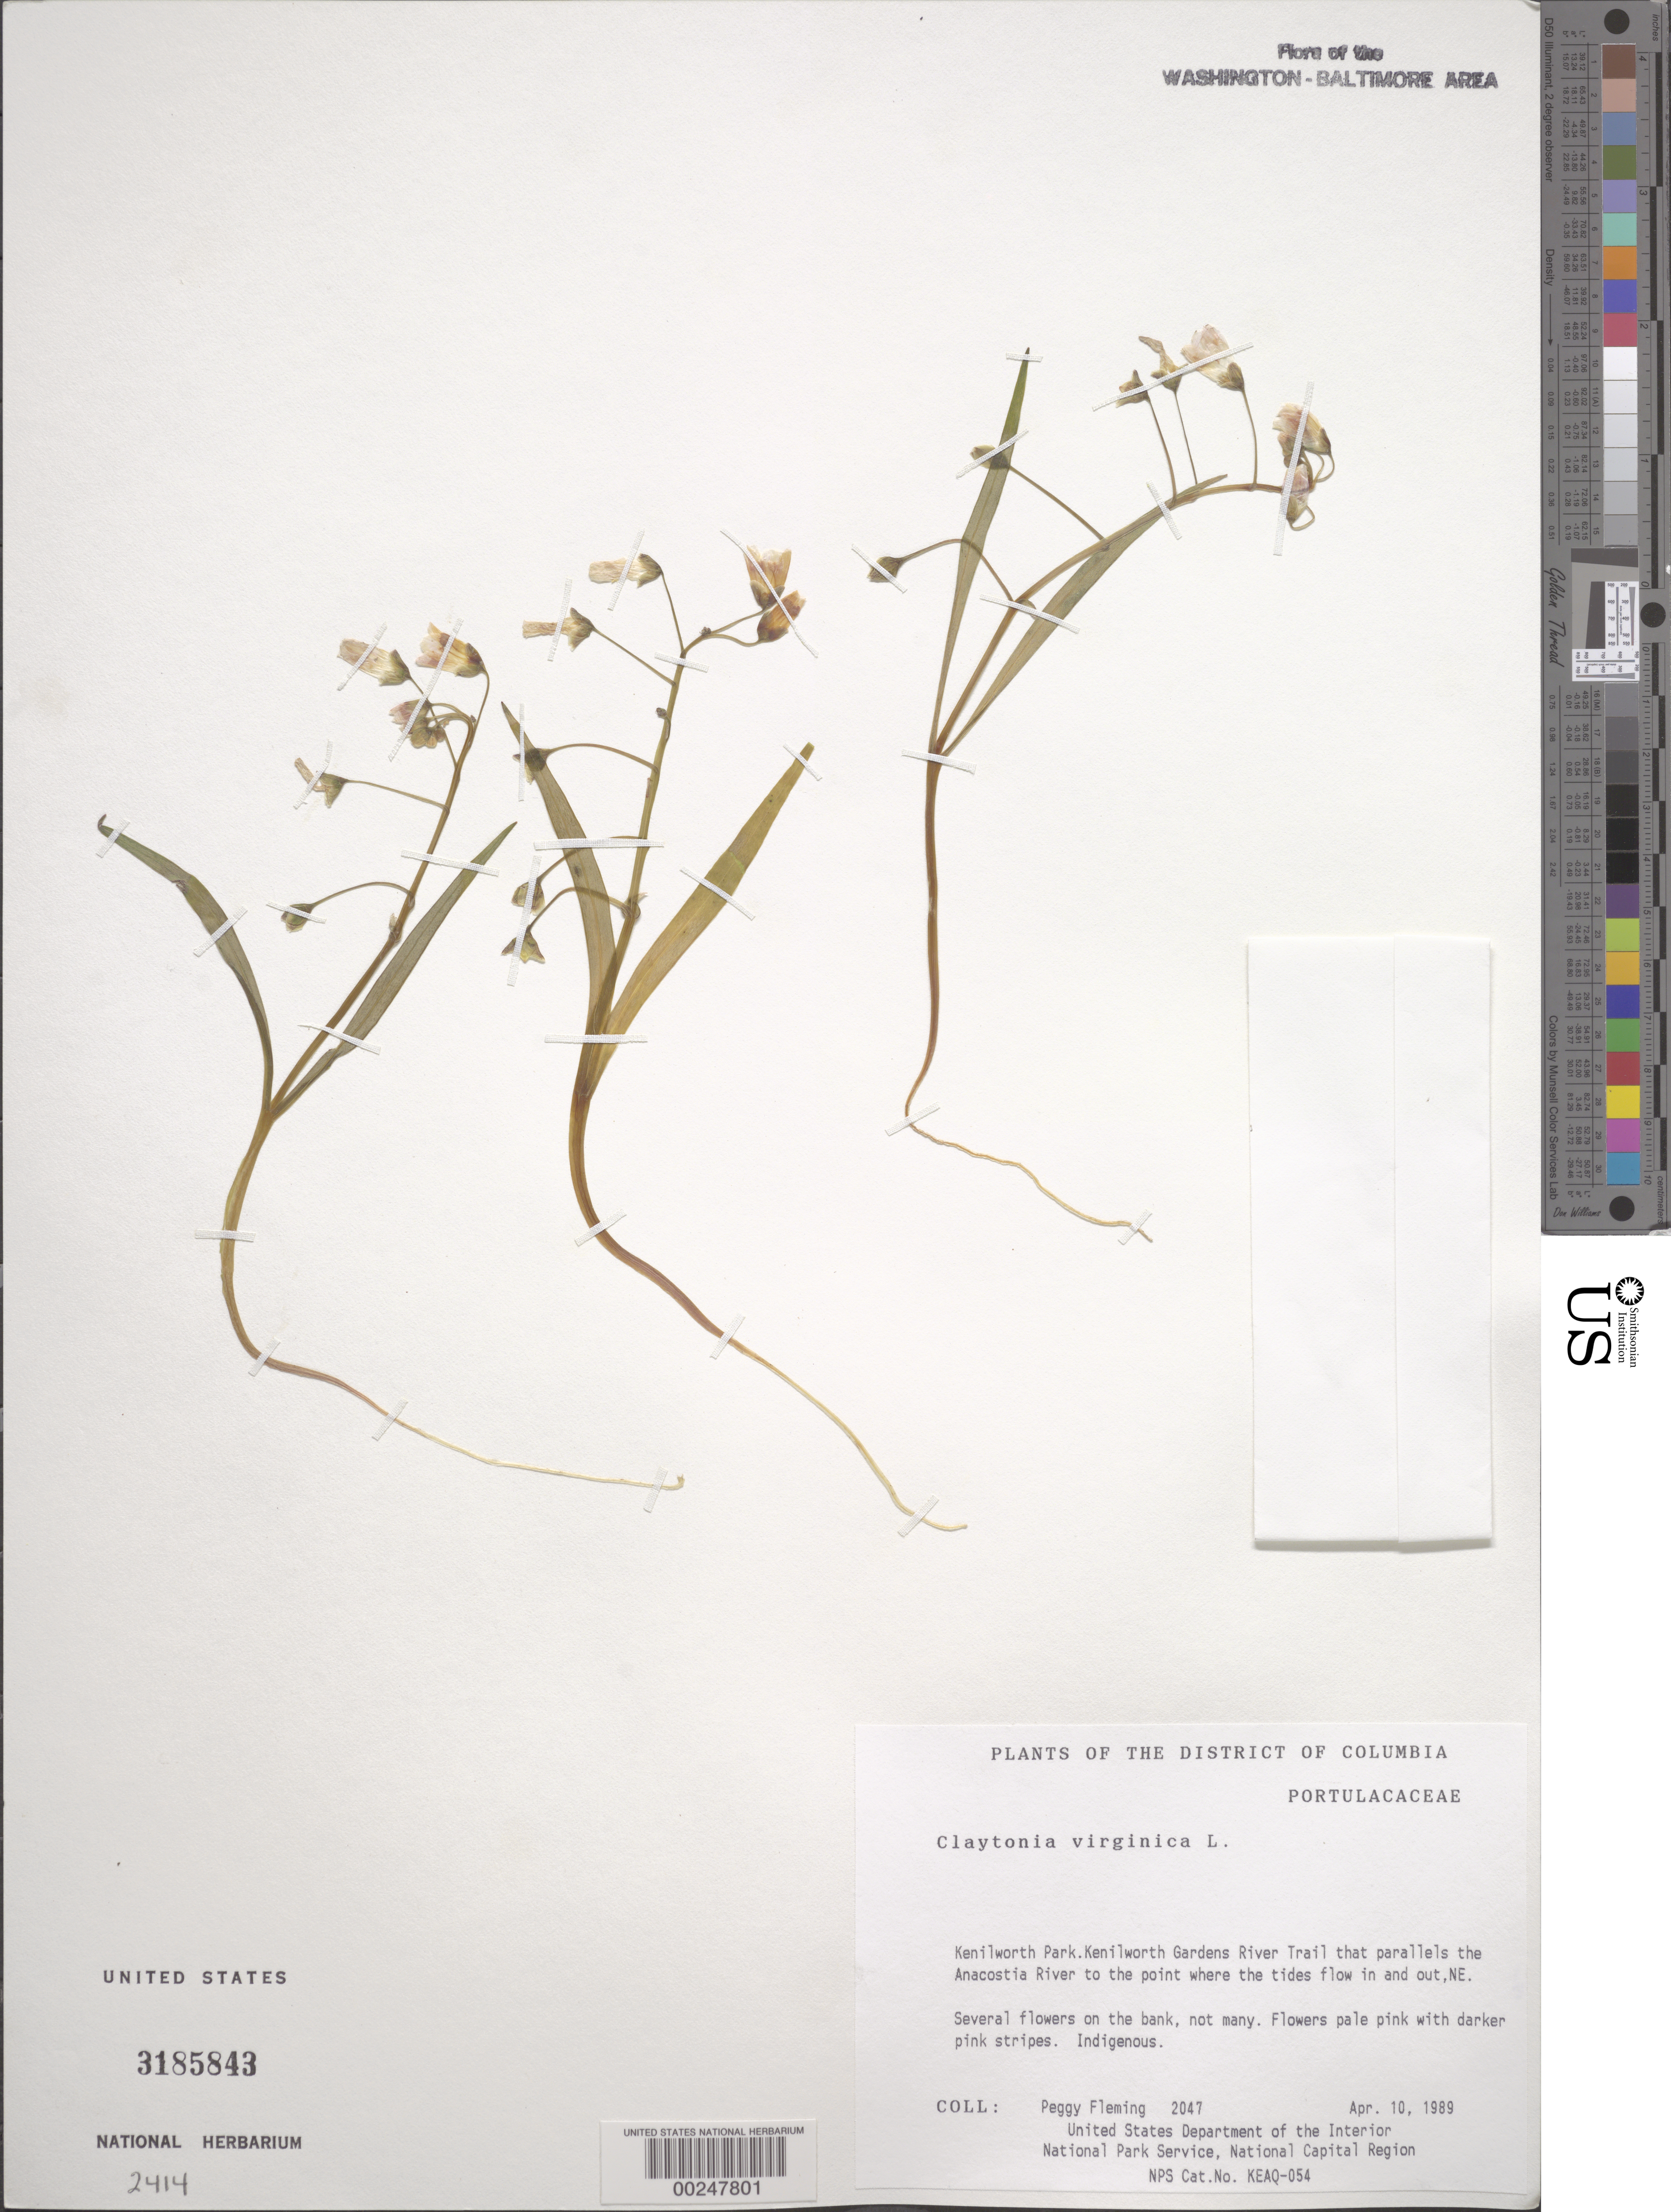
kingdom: Plantae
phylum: Tracheophyta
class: Magnoliopsida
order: Caryophyllales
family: Montiaceae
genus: Claytonia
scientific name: Claytonia virginica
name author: L.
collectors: P. Fleming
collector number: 2047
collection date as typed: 10 Apr 1989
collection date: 1989-04-10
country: United States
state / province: District of Columbia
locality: Kenilworth Park, Kenilworth Gardens River Trail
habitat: On bank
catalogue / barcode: US 3185843